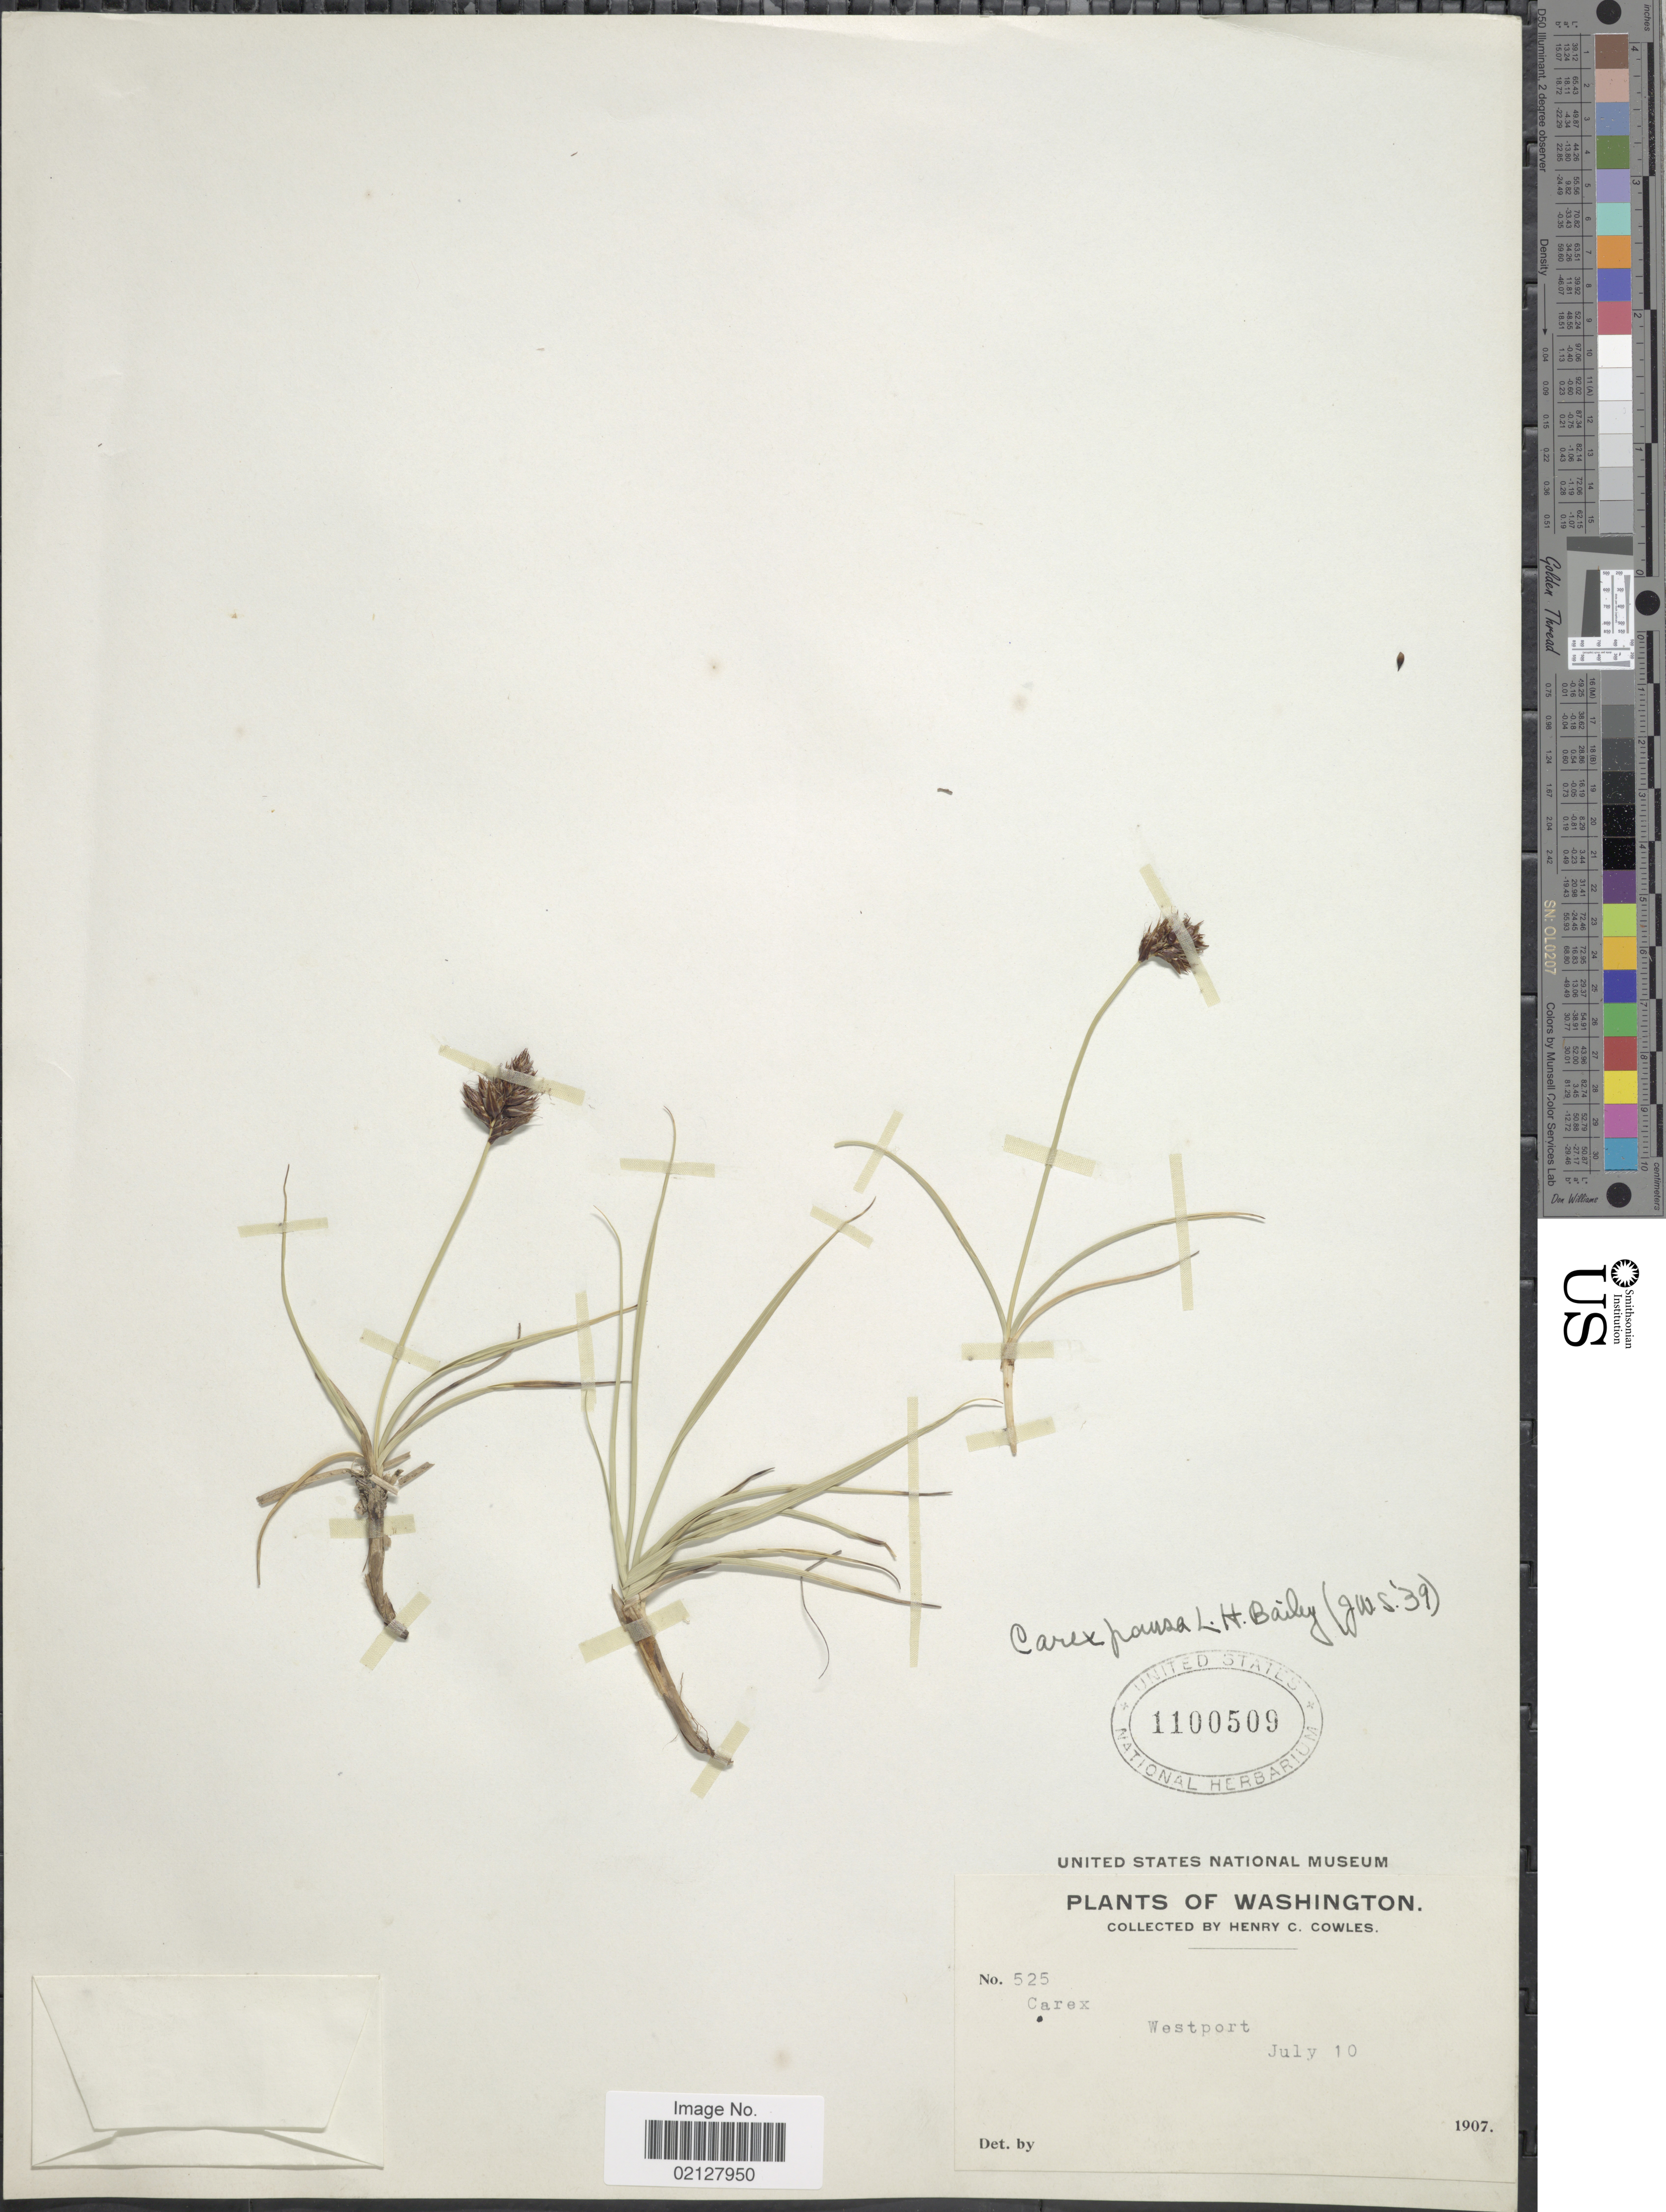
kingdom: Plantae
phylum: Tracheophyta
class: Liliopsida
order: Poales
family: Cyperaceae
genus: Carex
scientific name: Carex pansa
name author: L.H. Bailey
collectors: H. Cowles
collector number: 525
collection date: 1907-07-10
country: United States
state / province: Washington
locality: Westport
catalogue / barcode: US 1100509